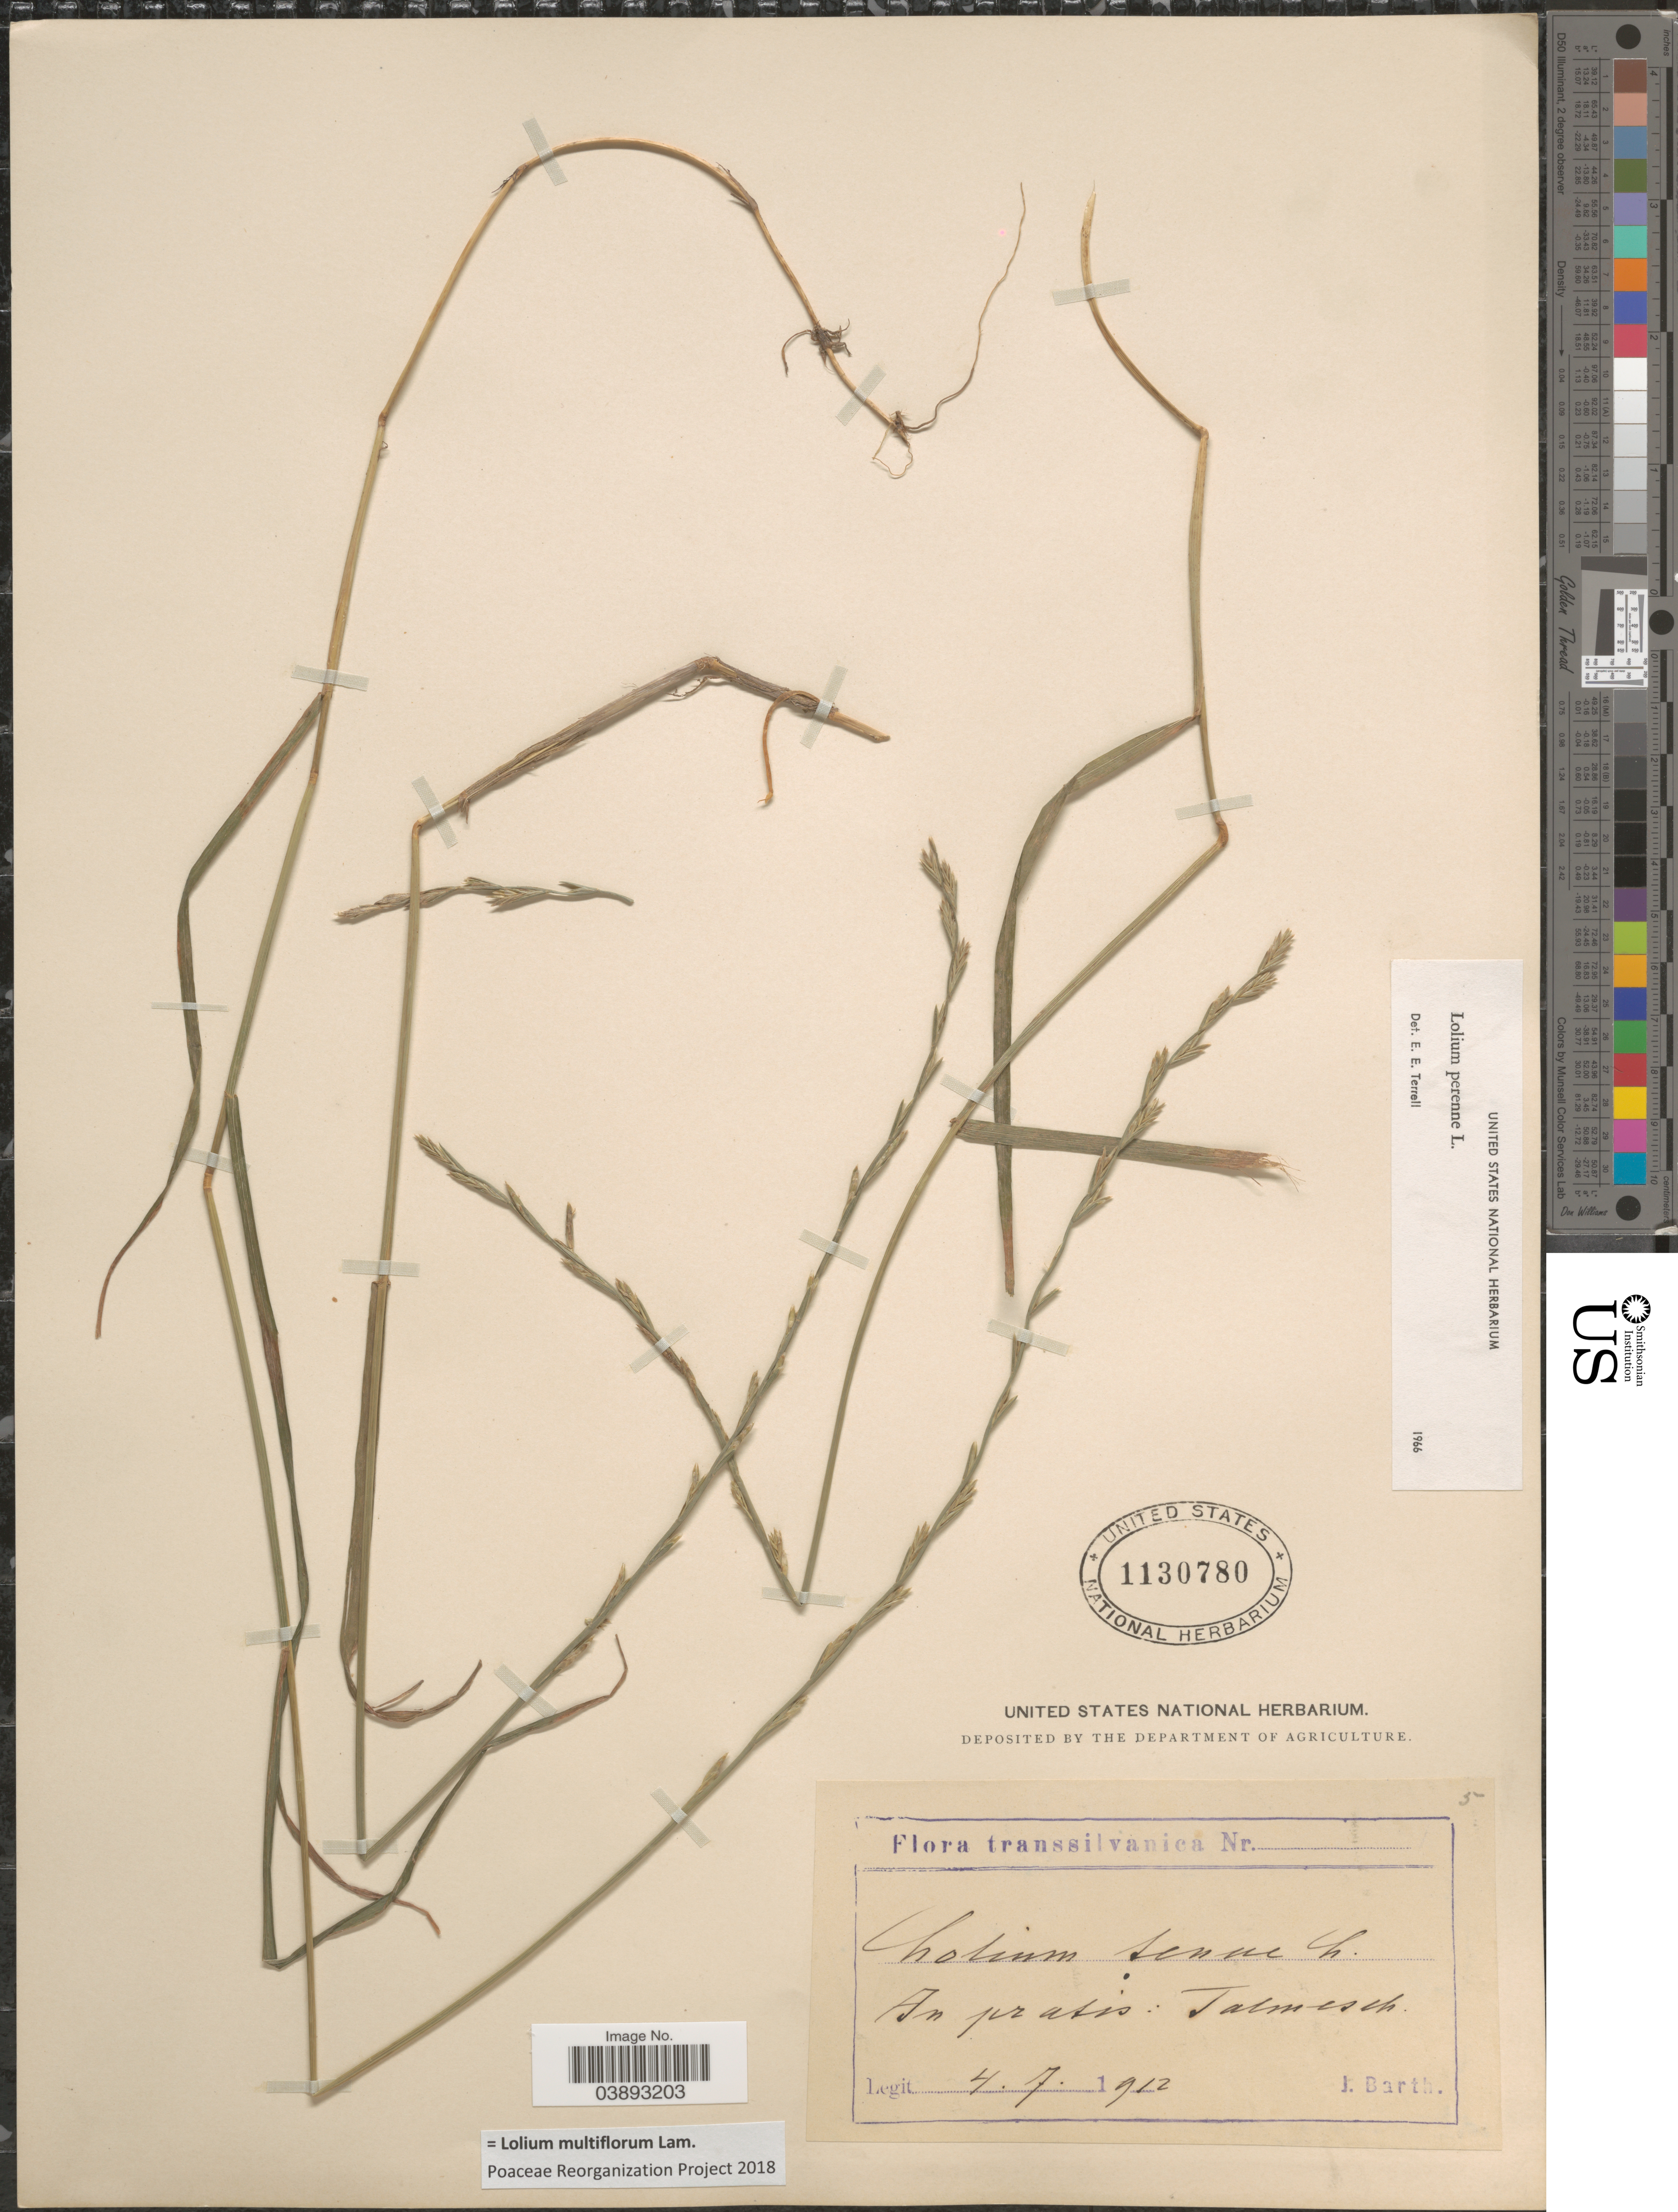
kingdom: Plantae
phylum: Tracheophyta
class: Liliopsida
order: Poales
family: Poaceae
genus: Lolium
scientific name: Lolium multiflorum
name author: Lam.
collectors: J. Barth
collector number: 5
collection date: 1912-07-04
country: Romania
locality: Transsilvanica. An pratis: Talmesch.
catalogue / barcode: US 1130780